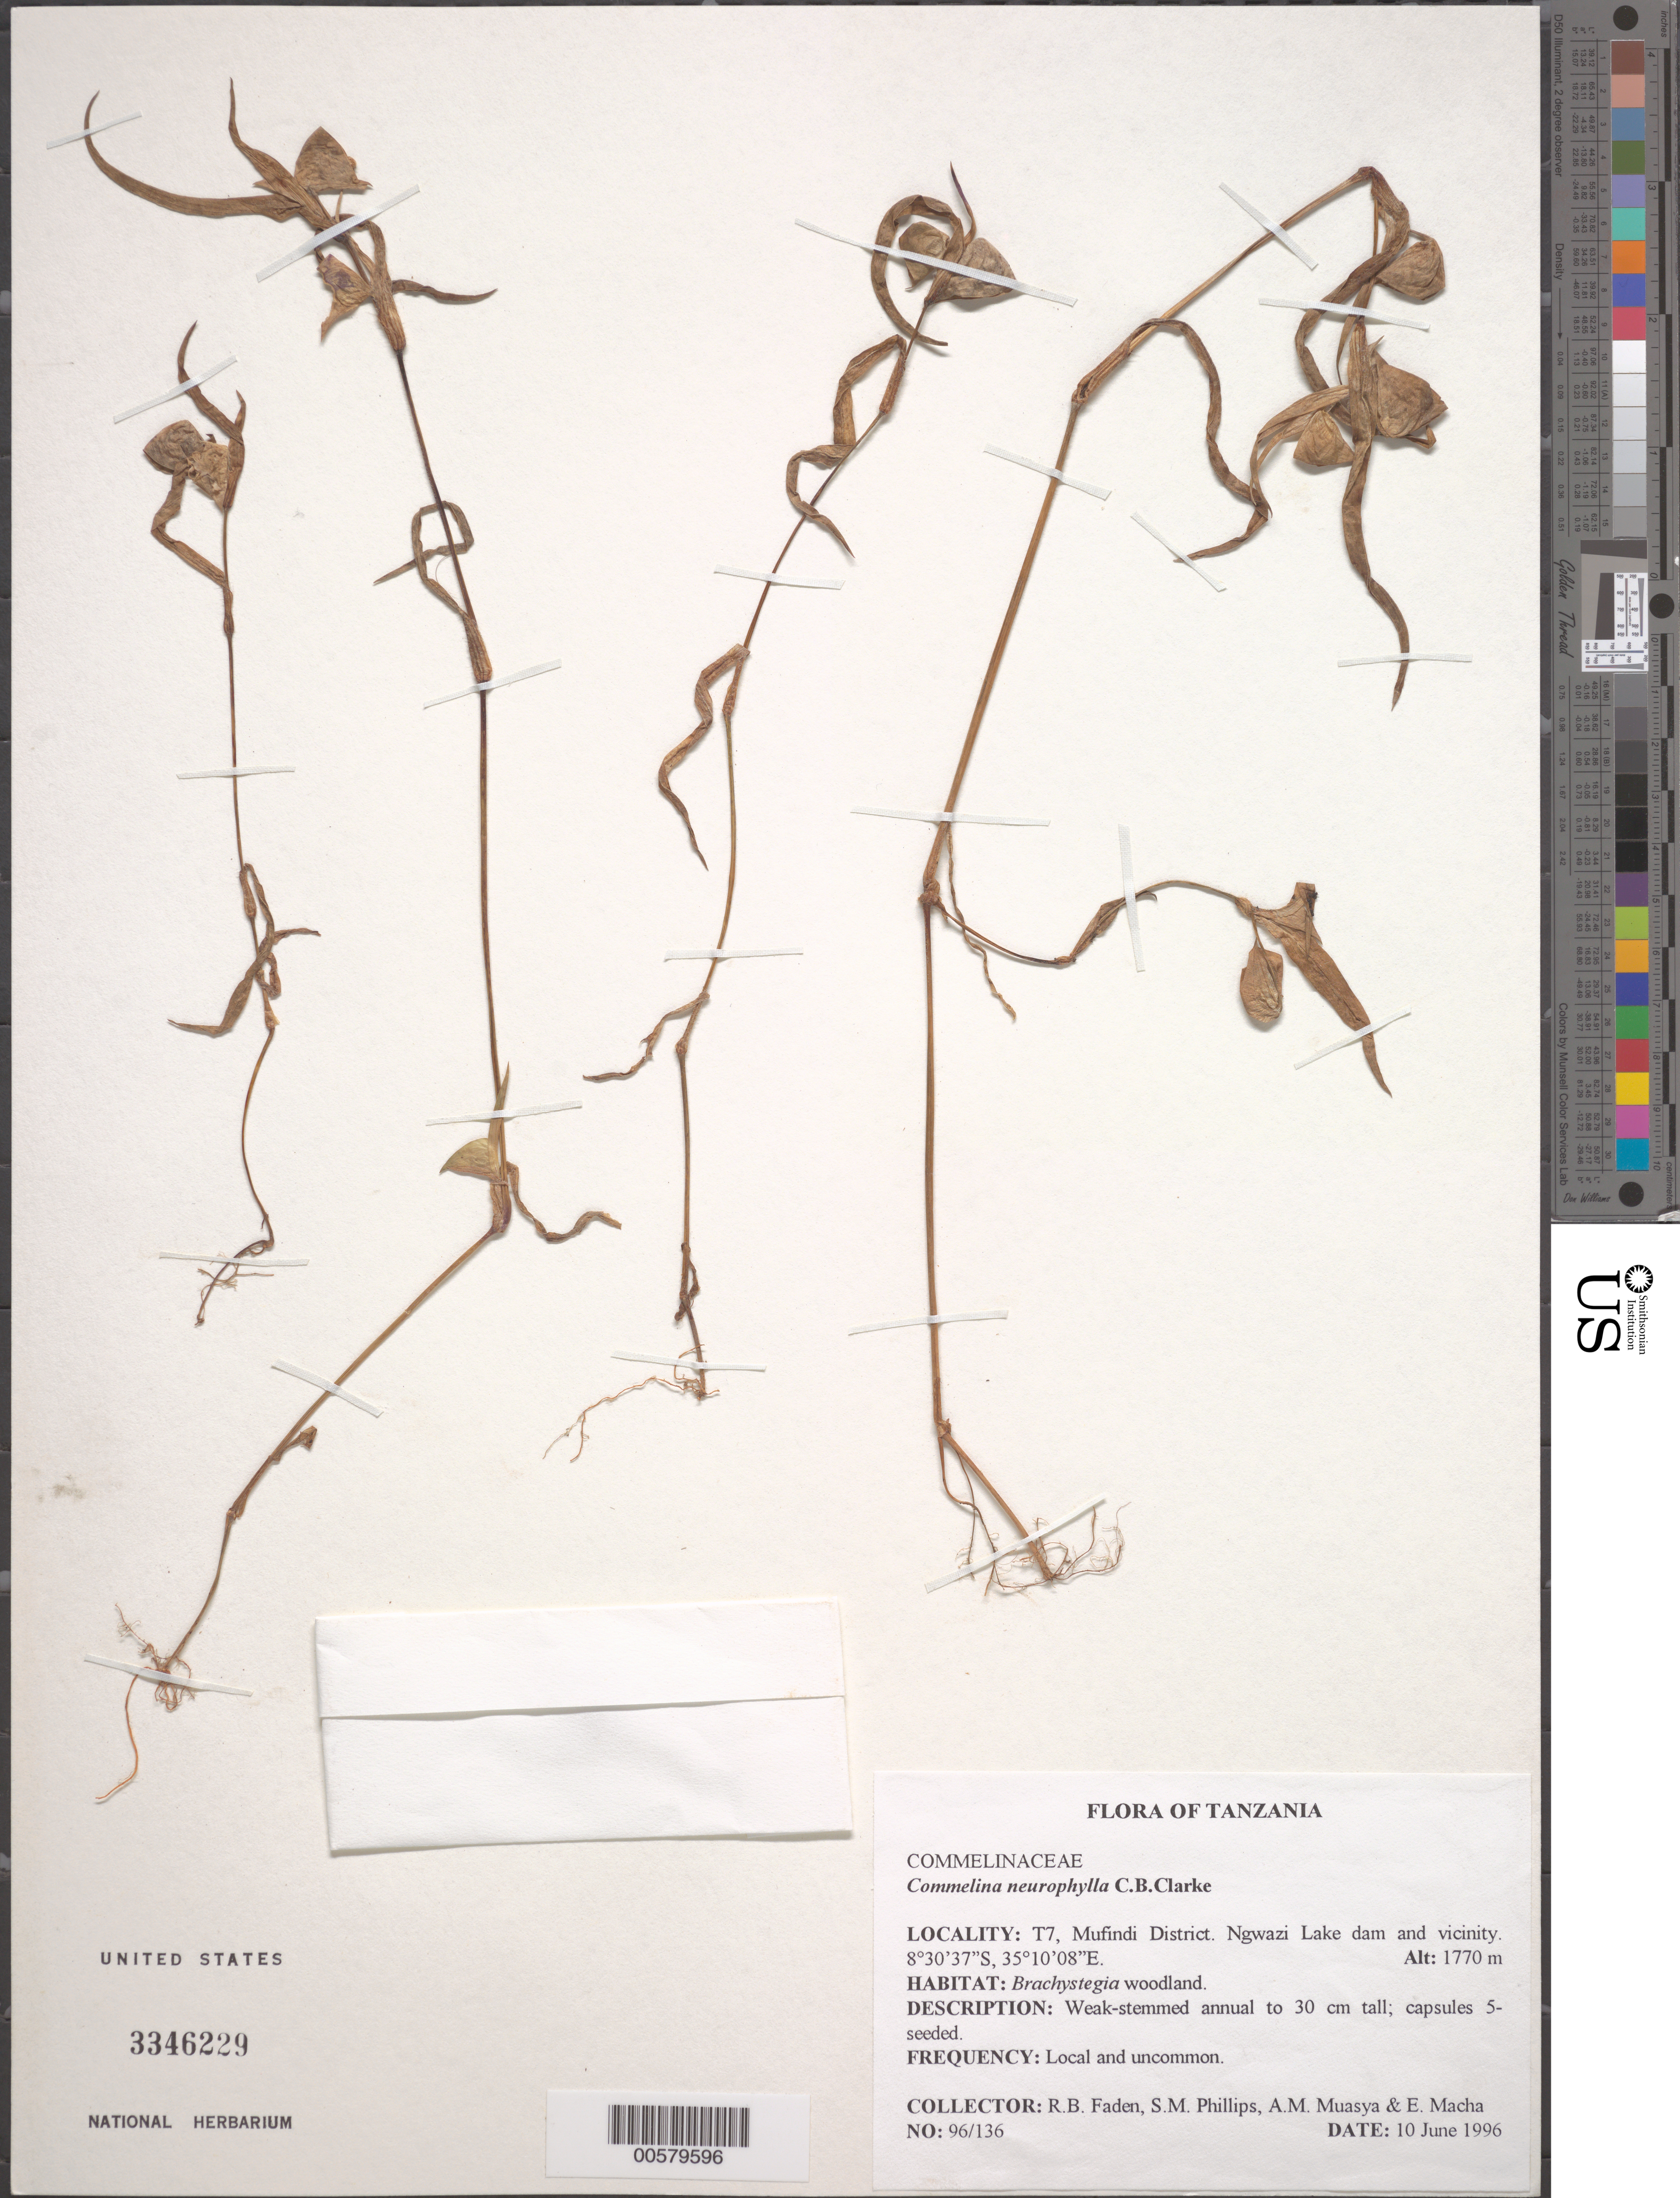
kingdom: Plantae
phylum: Tracheophyta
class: Liliopsida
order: Commelinales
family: Commelinaceae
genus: Commelina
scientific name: Commelina neurophylla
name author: C.B. Clarke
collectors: R. B. Faden, S. M. Phillips, A. Muasya & E. Macha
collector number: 96/136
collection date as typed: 10 Jun 1996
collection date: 1996-06-10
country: Tanzania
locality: Mufindi dist. ngwazi lake dam and vicinity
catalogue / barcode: US 3346229